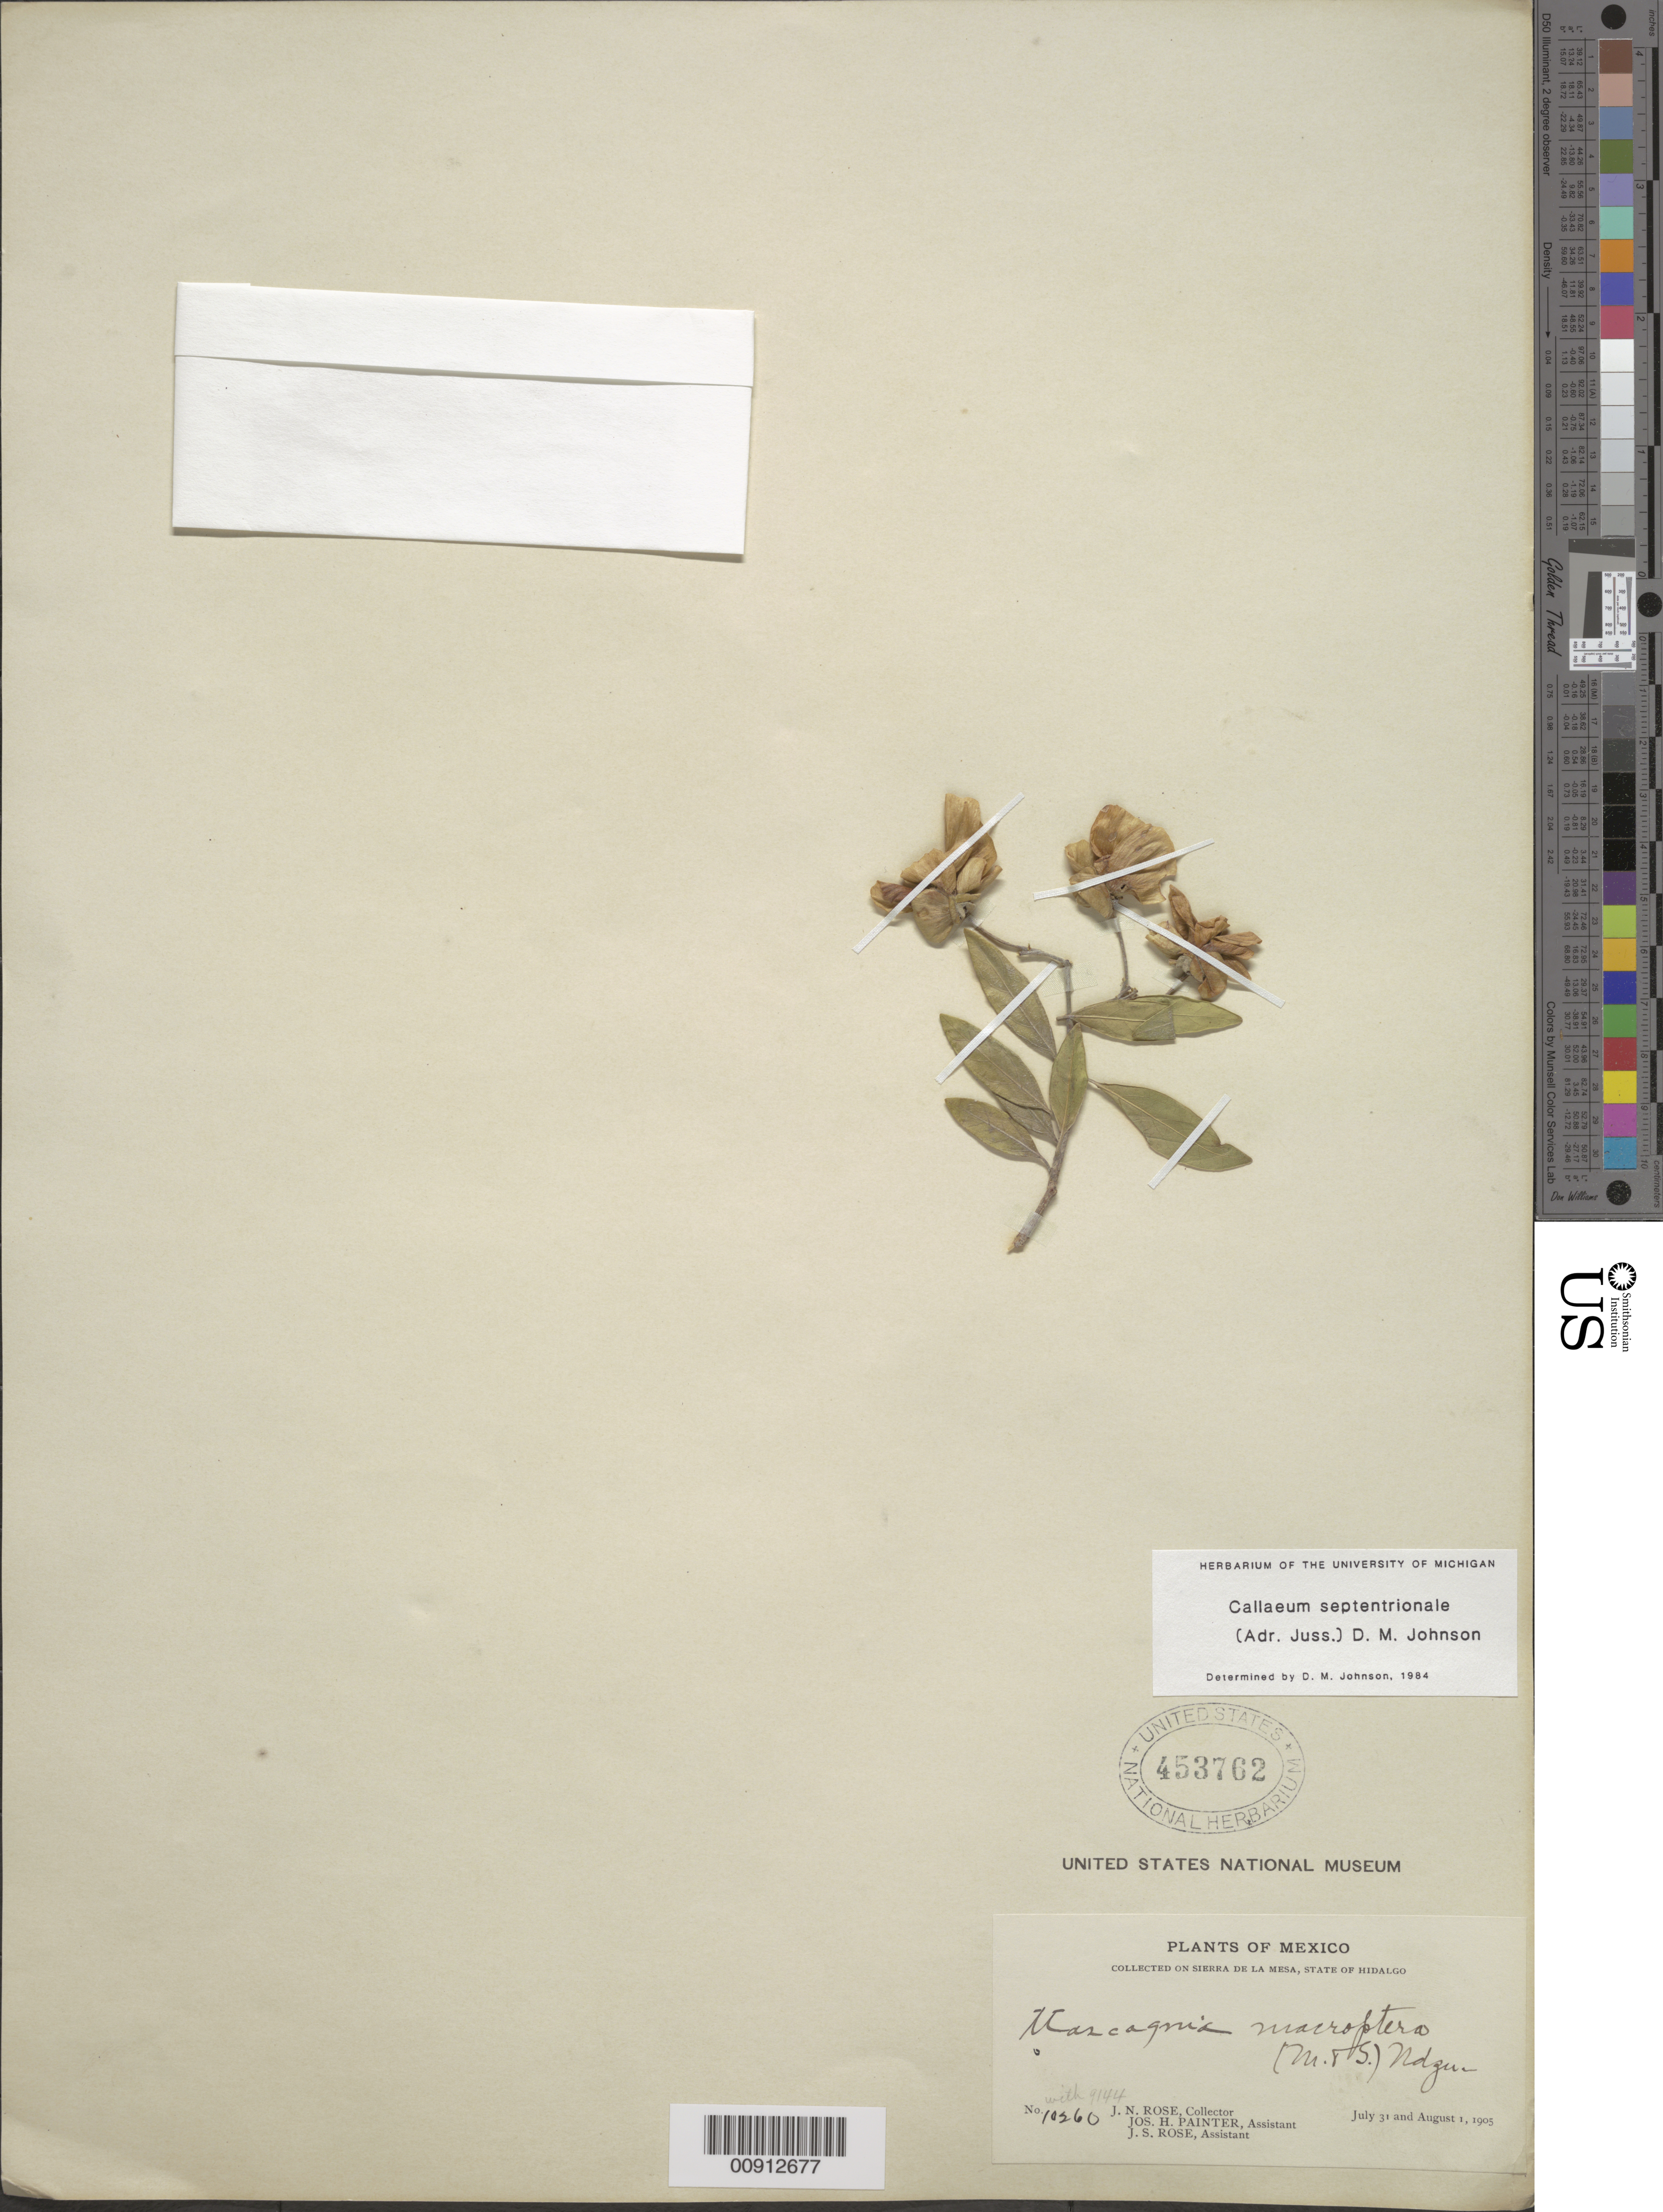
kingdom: Plantae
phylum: Tracheophyta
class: Magnoliopsida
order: Malpighiales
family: Malpighiaceae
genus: Callaeum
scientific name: Callaeum septentrionale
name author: (A. Juss.) D.M. Johnson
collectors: J. N. Rose, J. H. Painter & J. S. Rose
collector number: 10260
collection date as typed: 31 Jul 1905 to 01 Aug 1905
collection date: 1905-07-31/1905-08-01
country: Mexico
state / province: Hidalgo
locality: Sierra de la Mesa, State of Hidalgo.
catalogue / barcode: US 453762